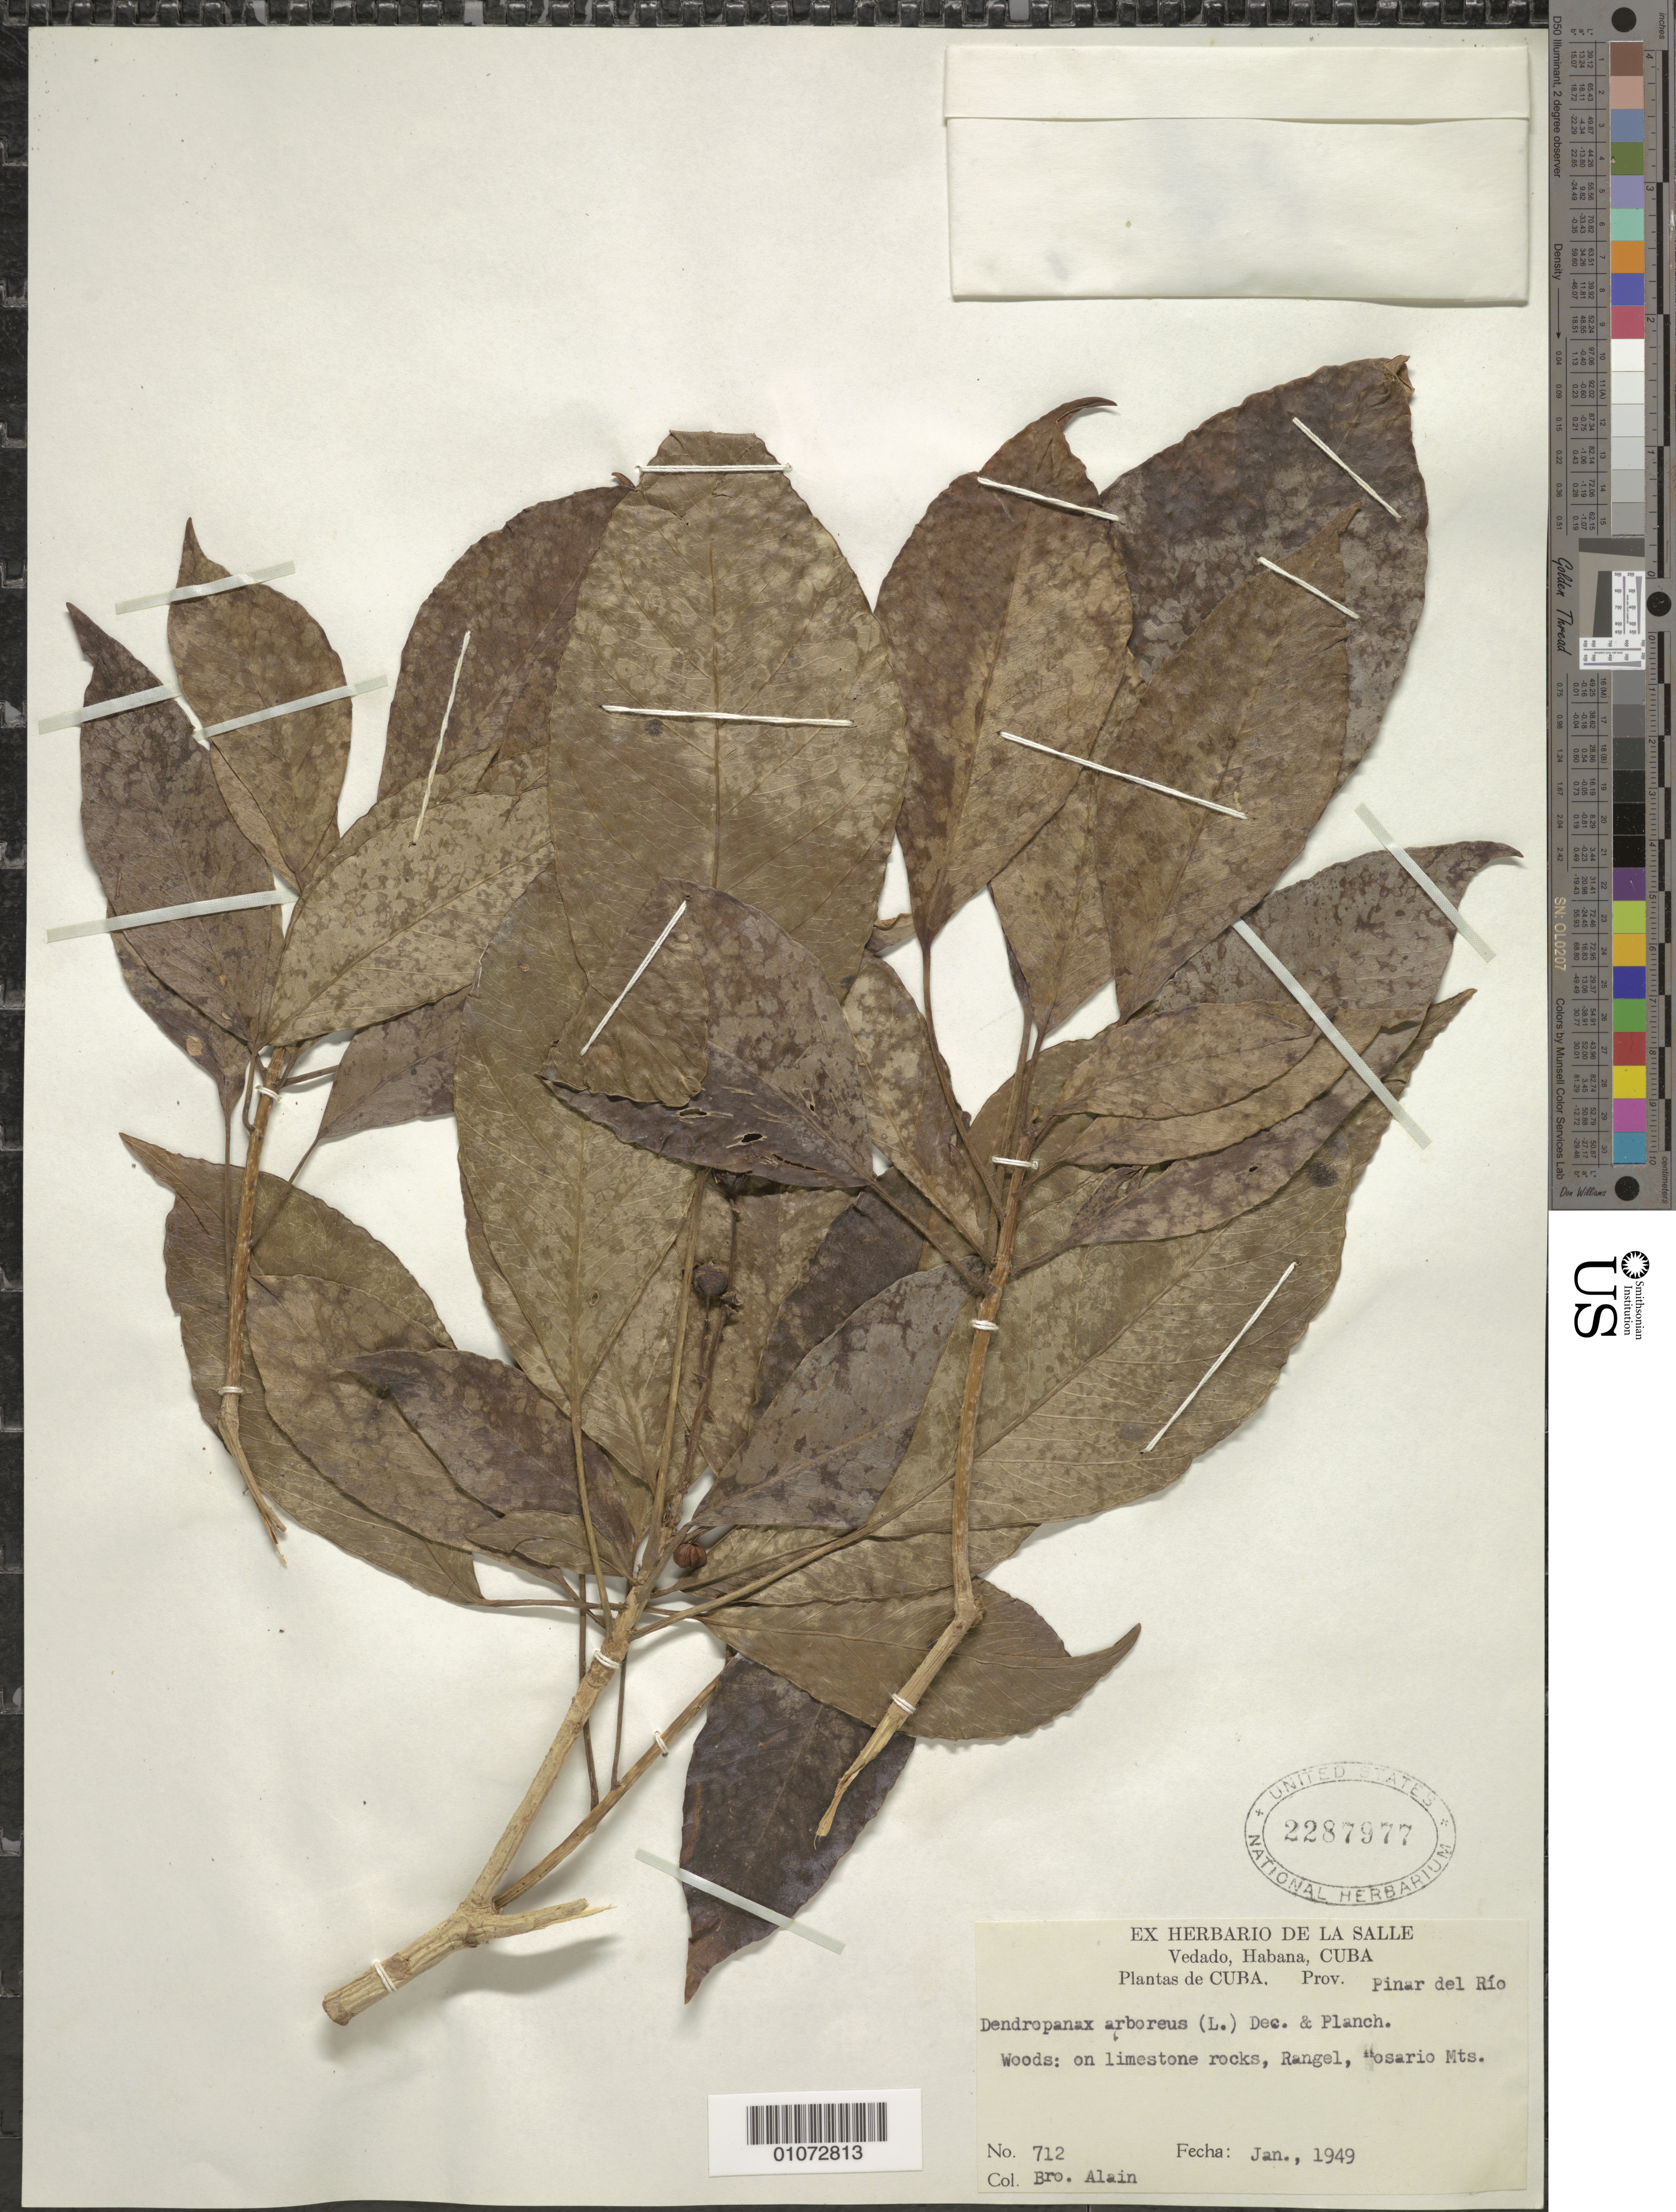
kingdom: Plantae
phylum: Tracheophyta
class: Magnoliopsida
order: Apiales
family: Araliaceae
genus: Dendropanax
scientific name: Dendropanax arboreus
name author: (L.) Decne. & Planch.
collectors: A. H. Liogier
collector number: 712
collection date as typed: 01 Jan 1949 to 31 Jan 1949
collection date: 1949-01-01/1949-01-31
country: Cuba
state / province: Pinar del Rio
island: Cuba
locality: Woods: on limestone rocks, Rangel, Rosario Mountains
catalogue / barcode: US 2287977